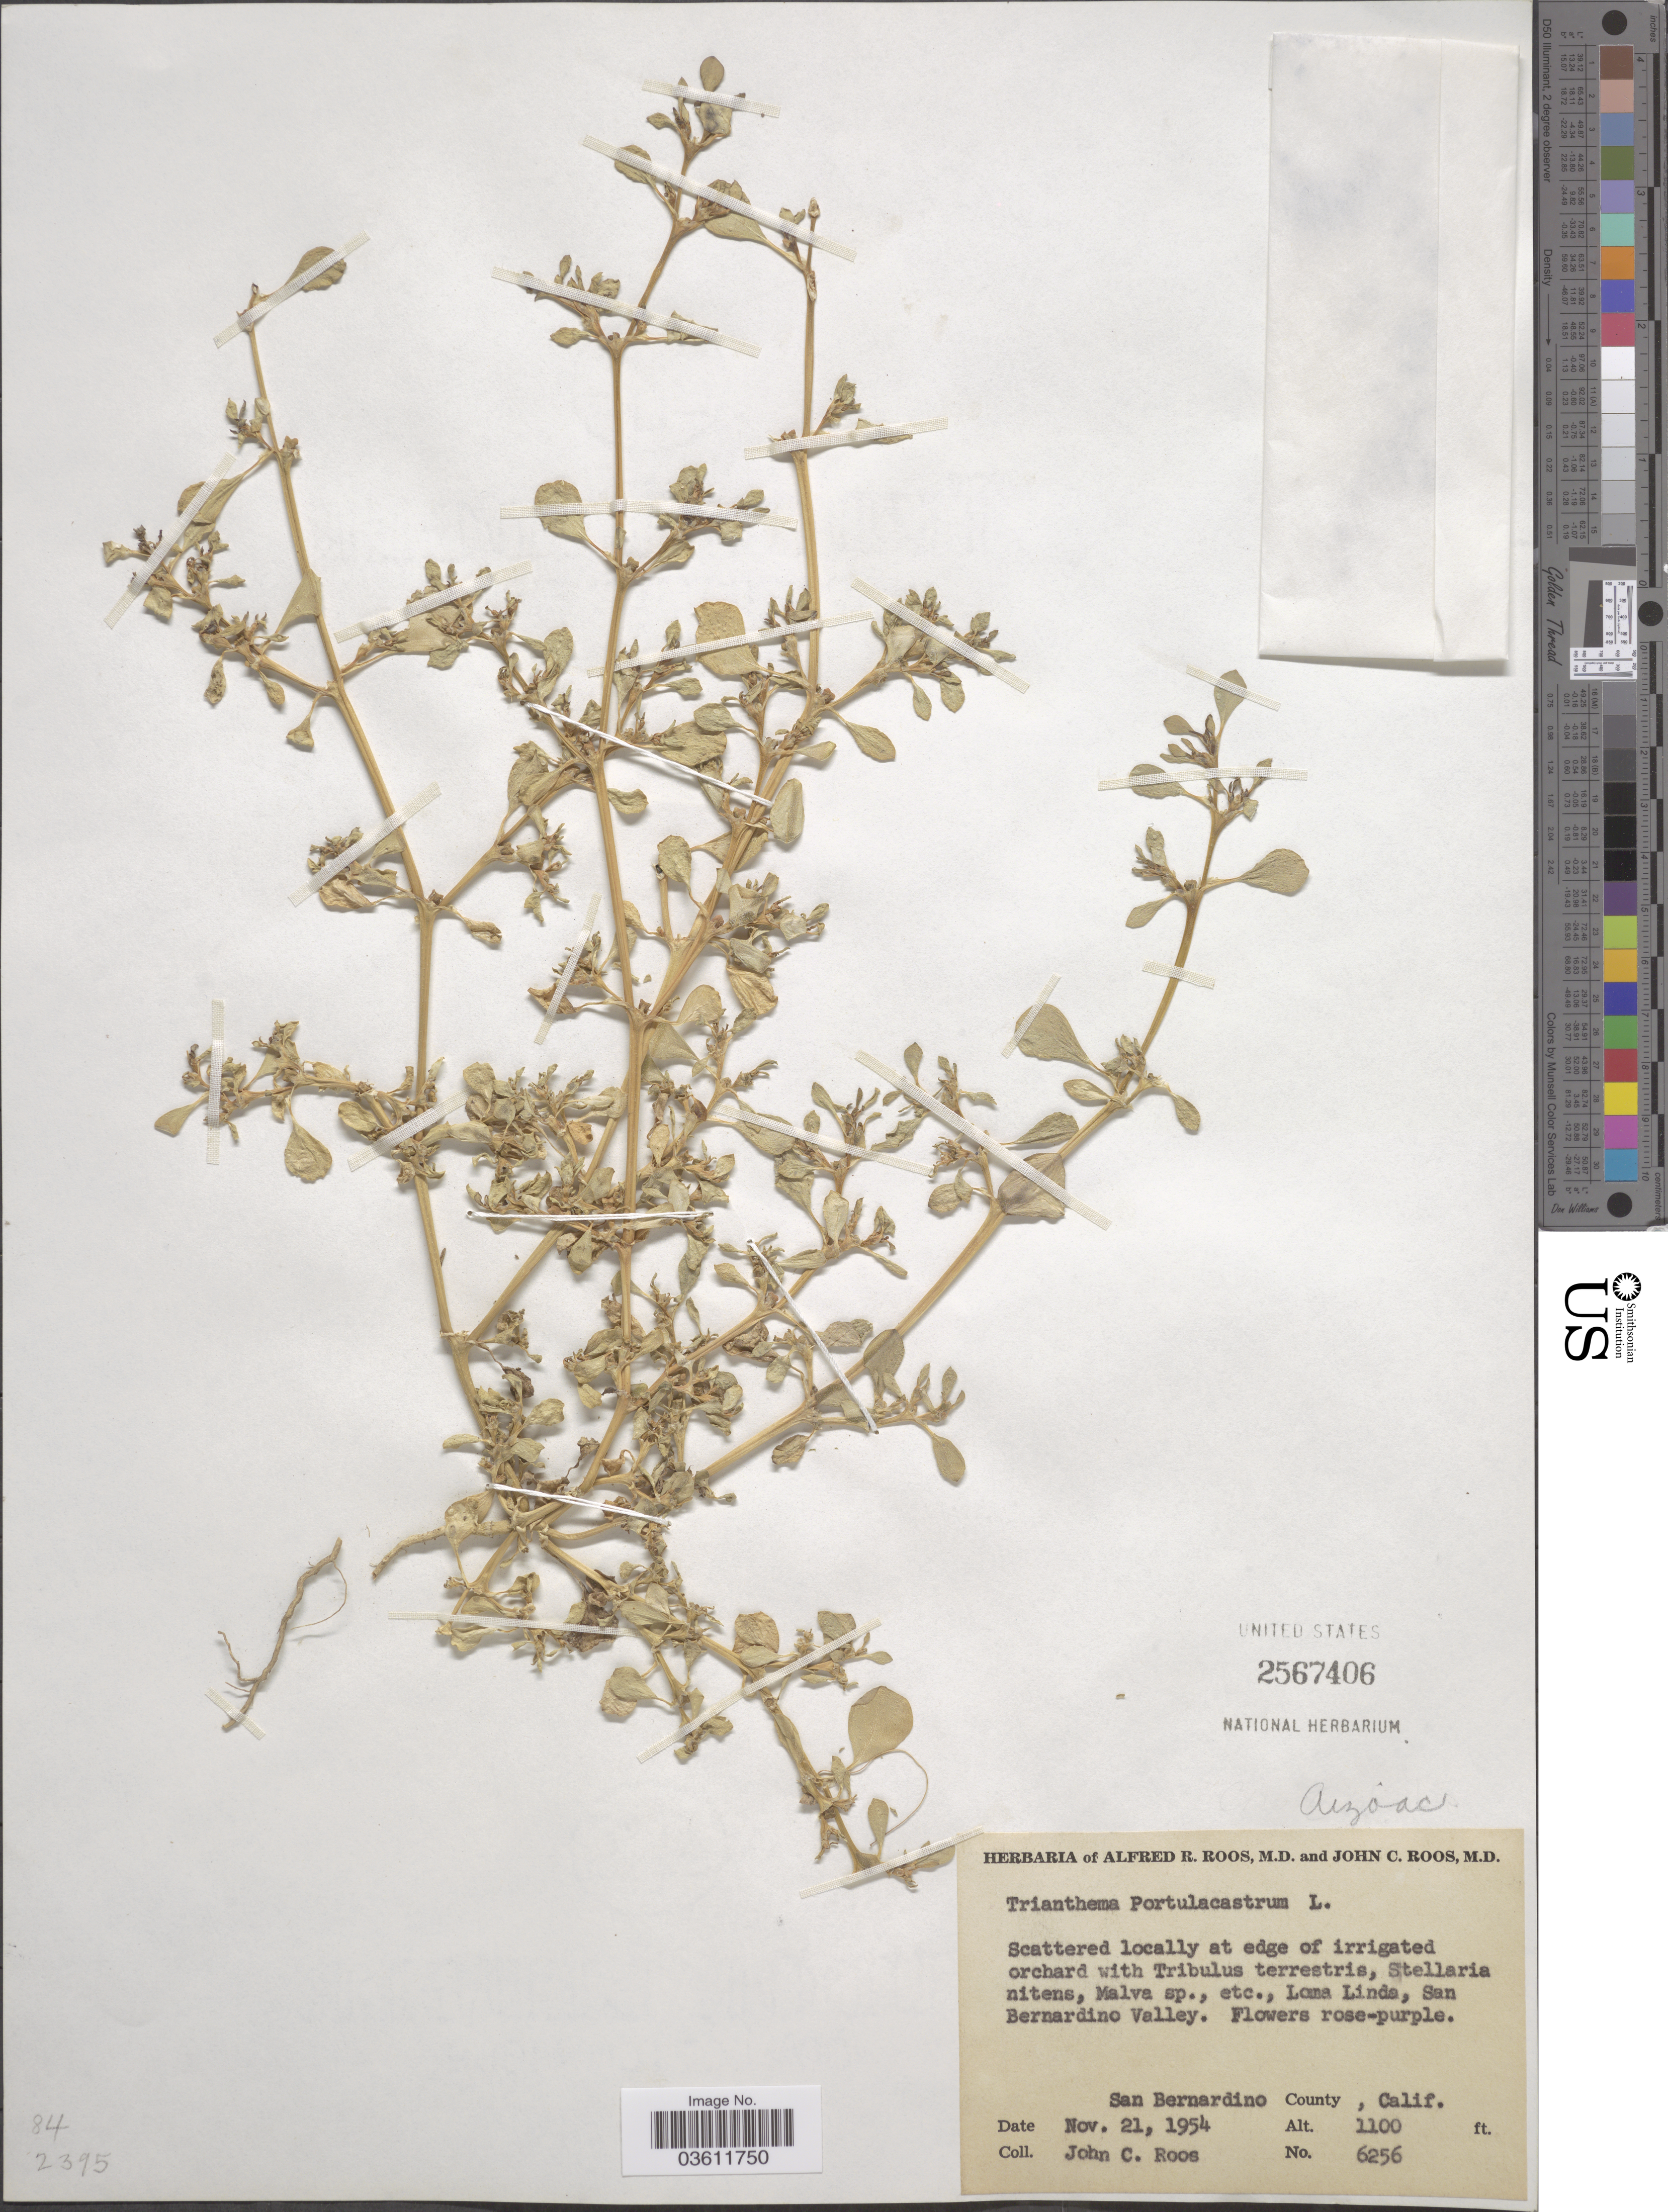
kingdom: Plantae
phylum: Tracheophyta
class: Magnoliopsida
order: Caryophyllales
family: Aizoaceae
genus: Trianthema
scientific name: Trianthema portulacastrum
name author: L.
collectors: J. C. Roos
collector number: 6256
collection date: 1954-11-21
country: United States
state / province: California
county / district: San Bernardino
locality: San Bernardino Valley. San Bernardino County.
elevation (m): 335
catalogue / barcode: US 2567406